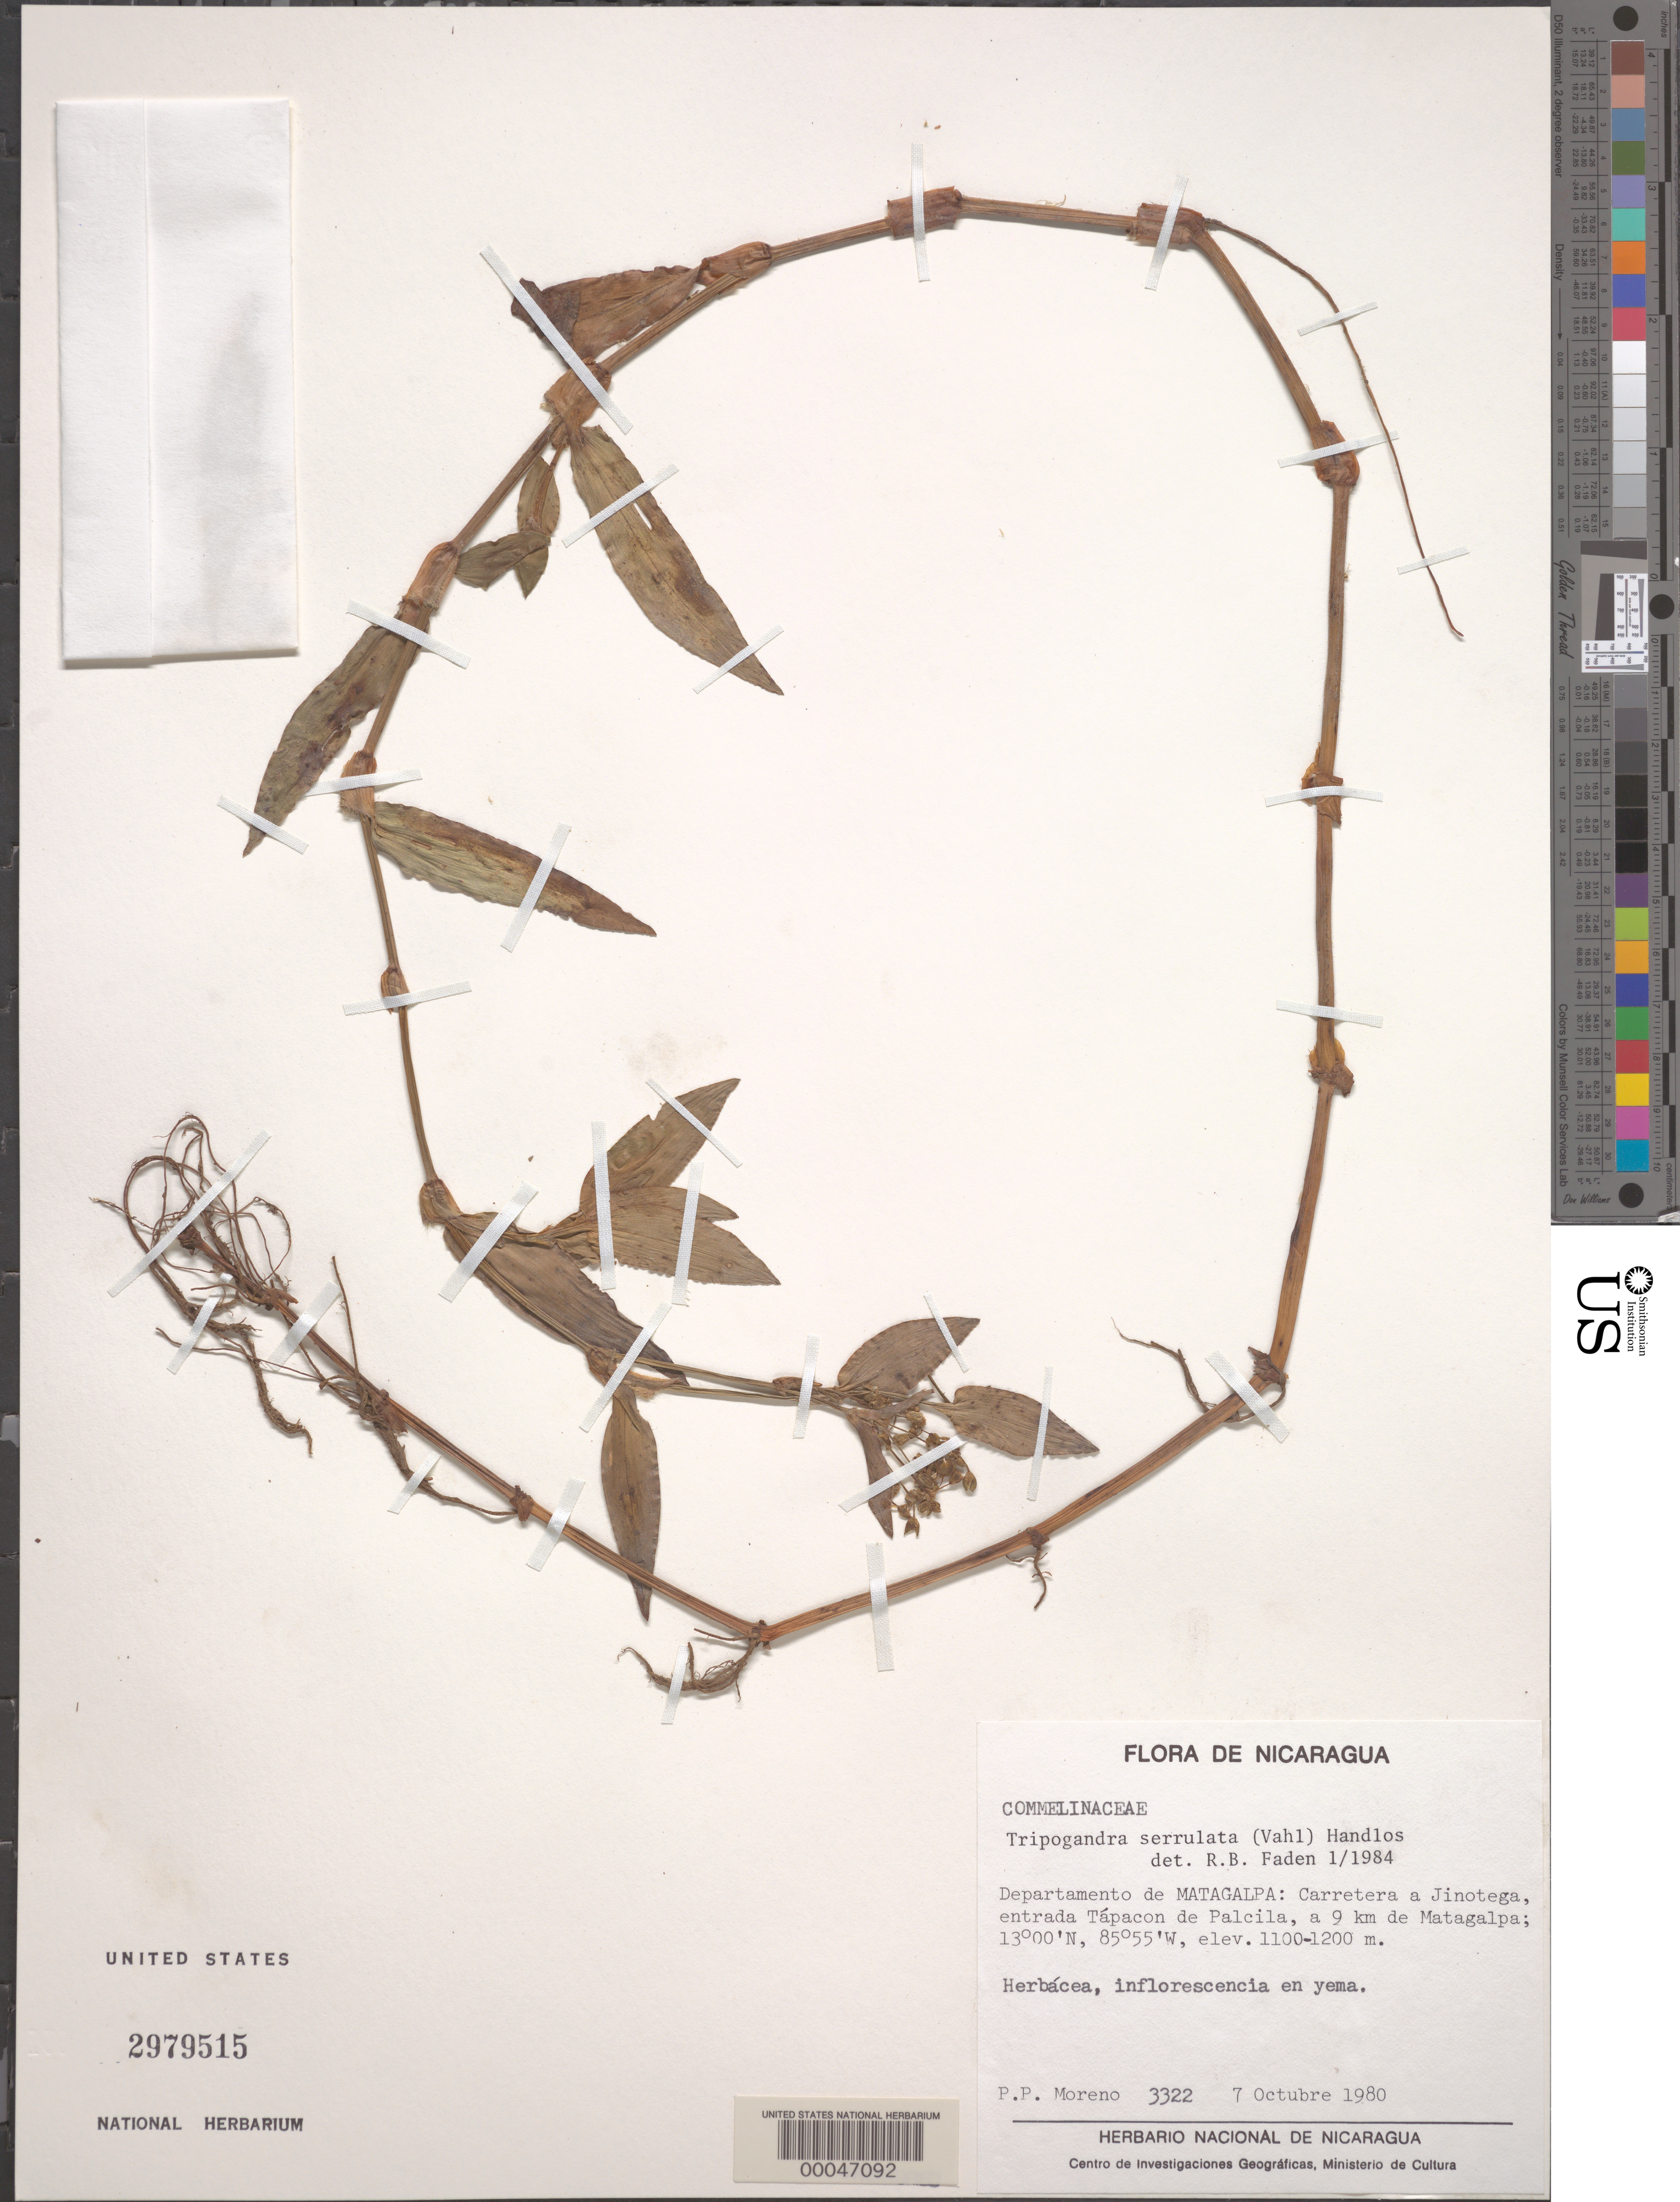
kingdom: Plantae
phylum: Tracheophyta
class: Liliopsida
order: Commelinales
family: Commelinaceae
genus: Tripogandra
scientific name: Tripogandra serrulata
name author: (Vahl) Handlos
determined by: Faden, Robert B., (US), Smithsonian Institution - National Museum of Natural History (UNITED STATES)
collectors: P. Moreno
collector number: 3322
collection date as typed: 07 Oct 1980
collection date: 1980-10-07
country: Nicaragua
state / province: Matagalpa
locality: Carretera a jinotega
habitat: Roadside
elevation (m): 1100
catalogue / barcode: US 2979515